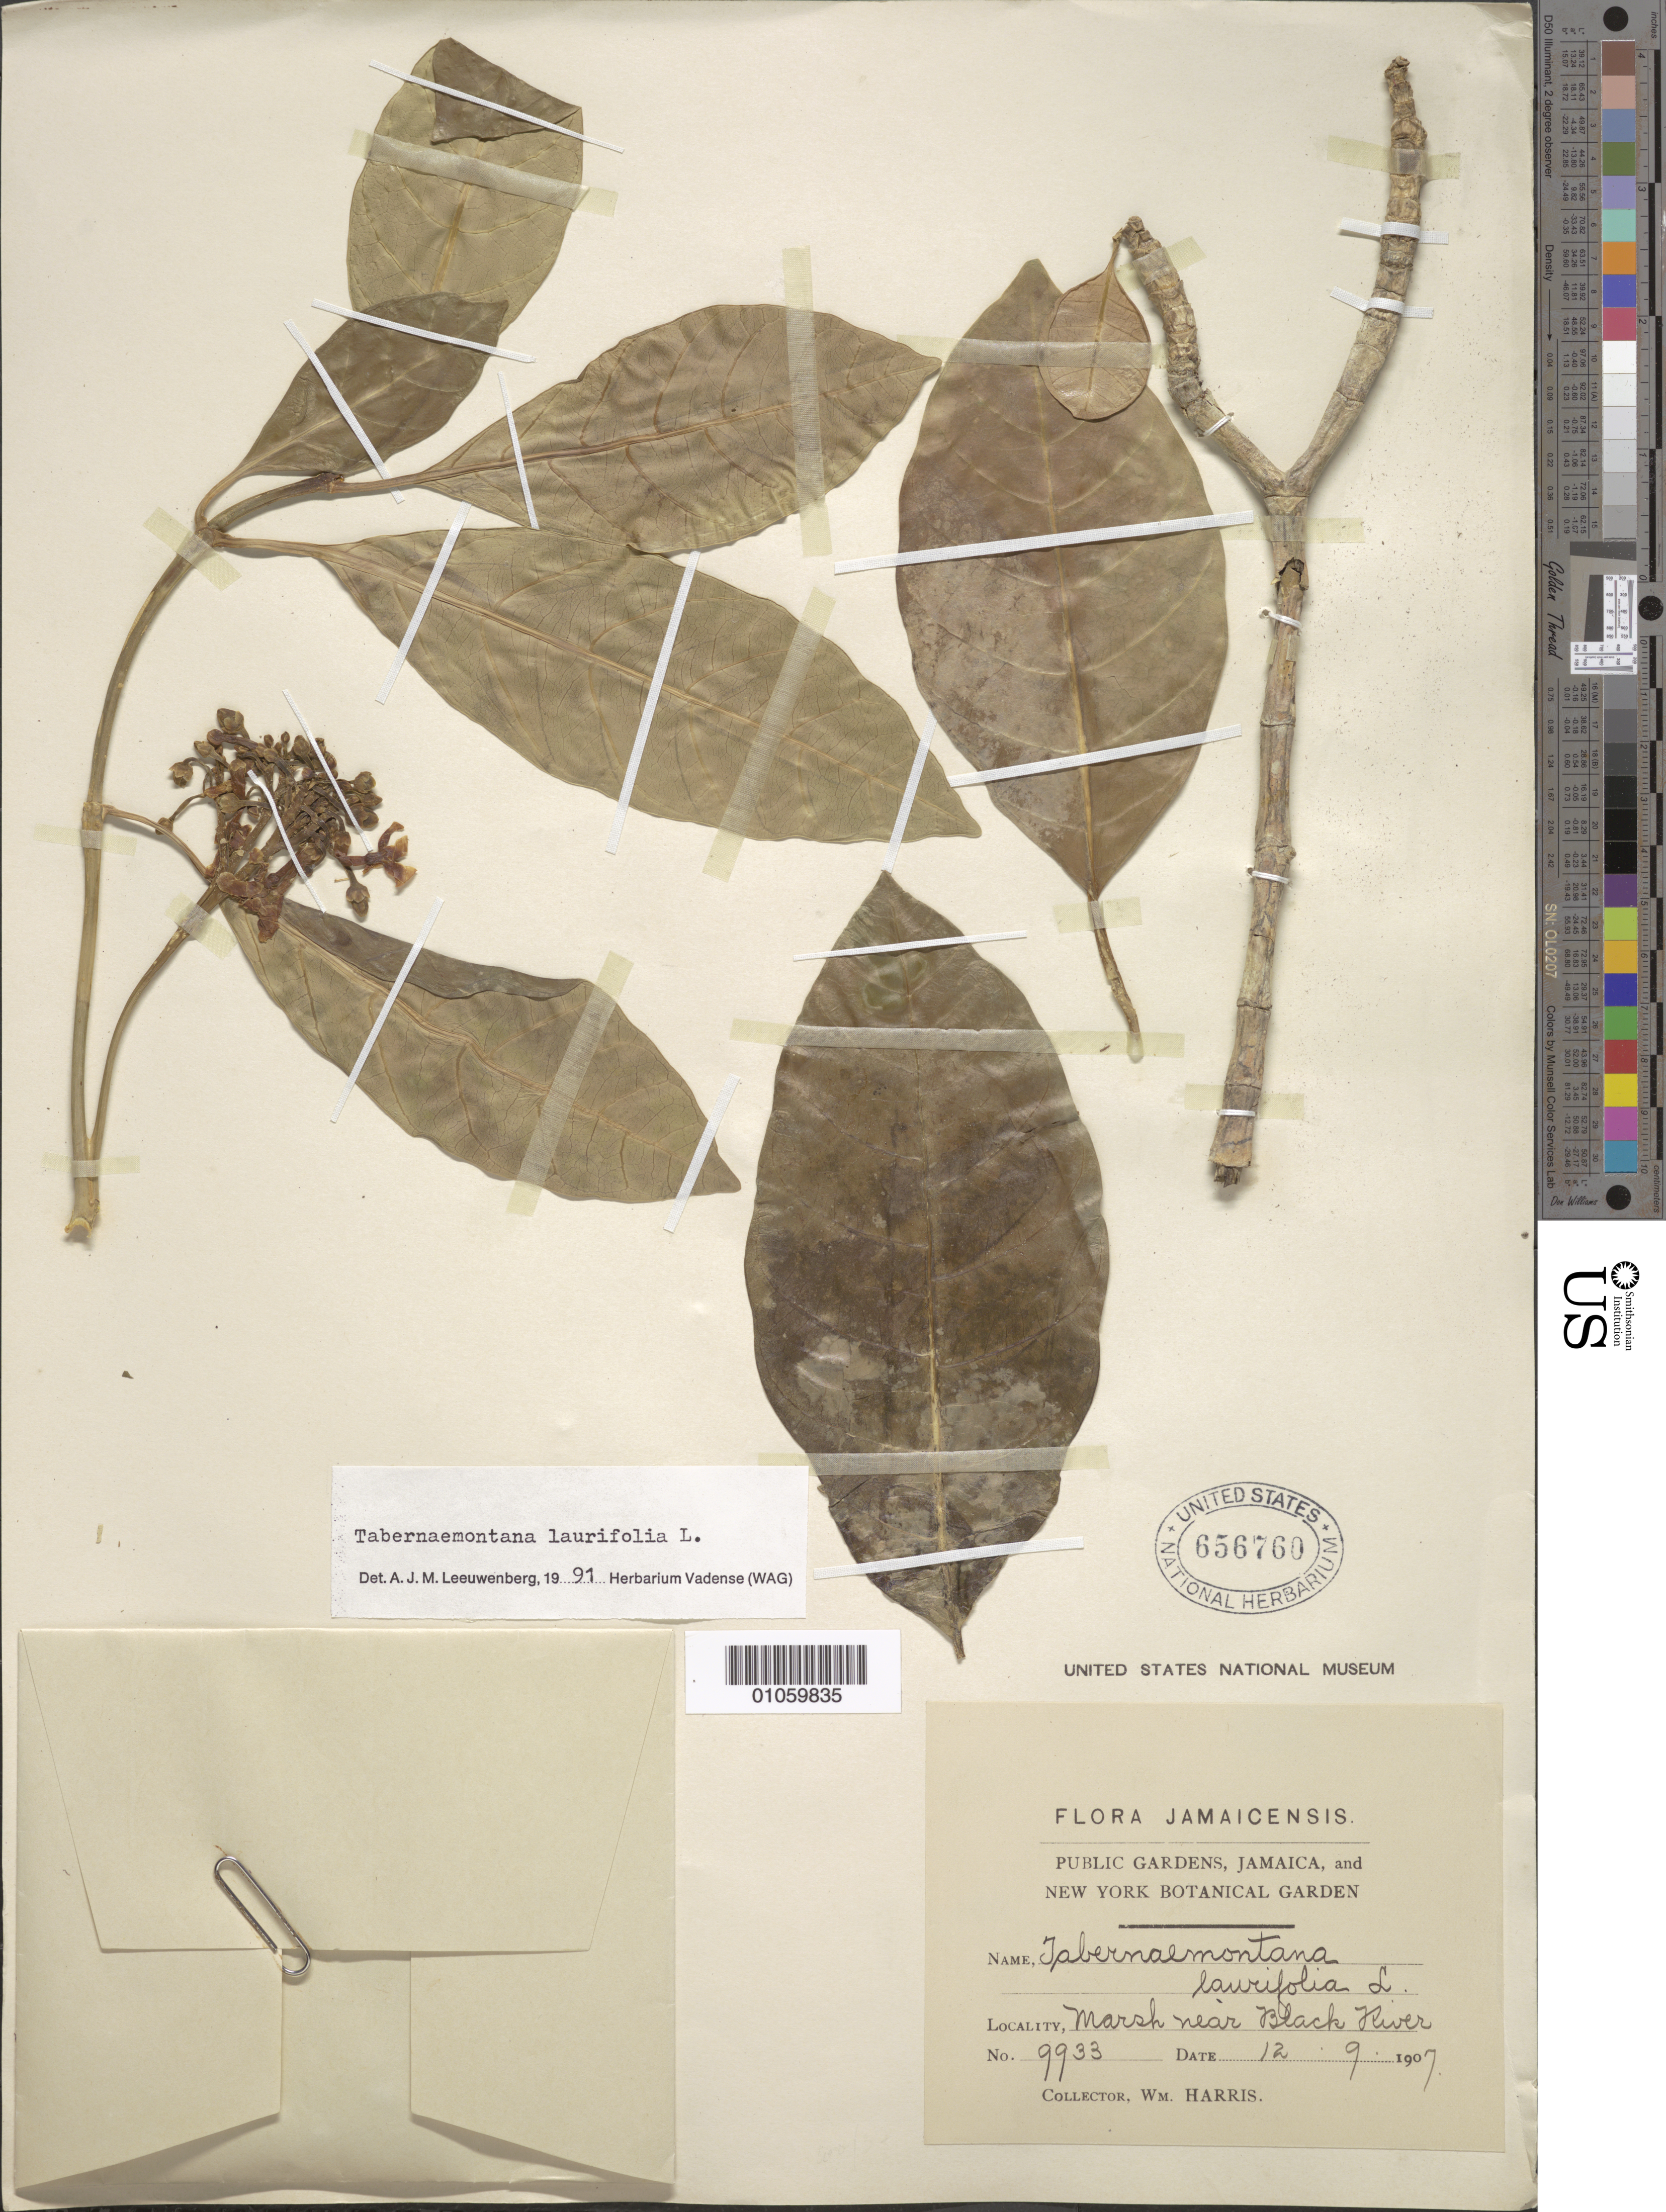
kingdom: Plantae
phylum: Tracheophyta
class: Magnoliopsida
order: Gentianales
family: Apocynaceae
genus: Tabernaemontana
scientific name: Tabernaemontana laurifolia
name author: L.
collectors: W. Harris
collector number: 9933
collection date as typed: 12 Sep 1907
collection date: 1907-09-12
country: Jamaica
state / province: Saint Elizabeth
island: Jamaica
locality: Marsh near Black River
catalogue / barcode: US 656760